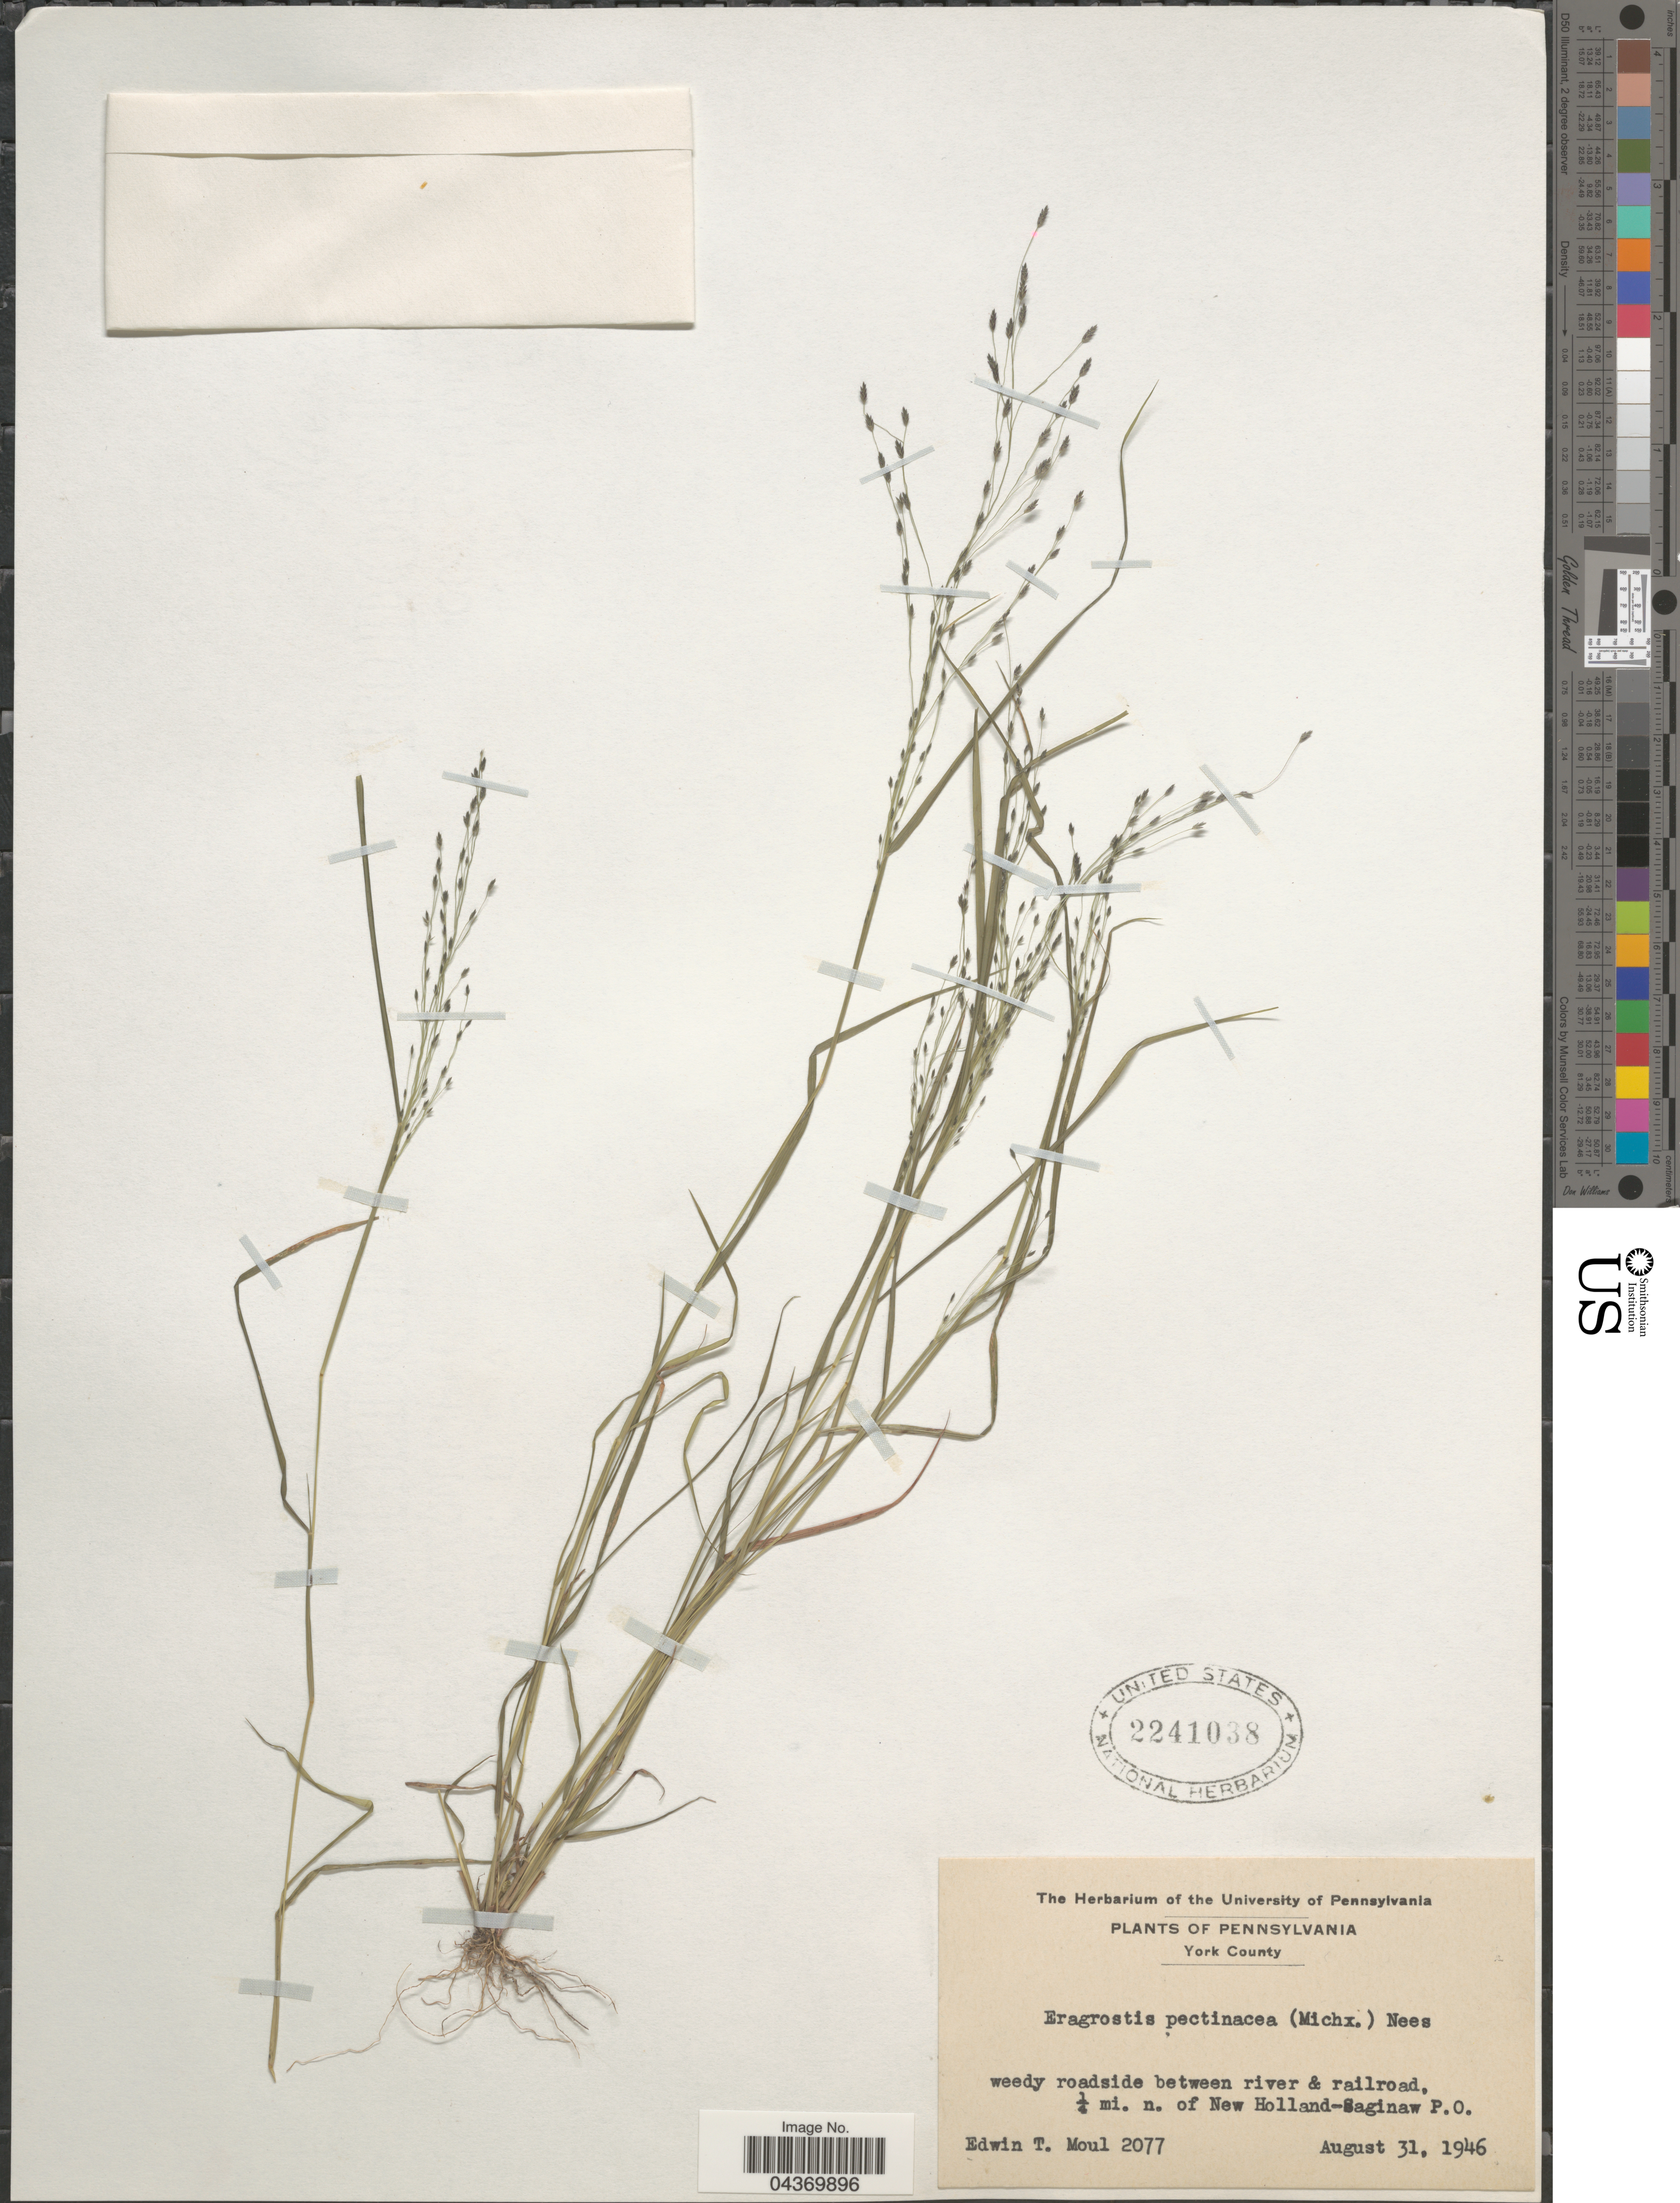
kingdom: Plantae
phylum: Tracheophyta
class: Liliopsida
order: Poales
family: Poaceae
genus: Eragrostis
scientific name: Eragrostis pectinacea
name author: (Michx.) Nees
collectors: E. T. Moul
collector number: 2077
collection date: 1946-08-31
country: United States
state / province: Pennsylvania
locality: York County. Weedy roadside between river & railroad, ¼ mi. n. of New Holland-Saginaw P.O.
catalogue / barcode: US 2241038